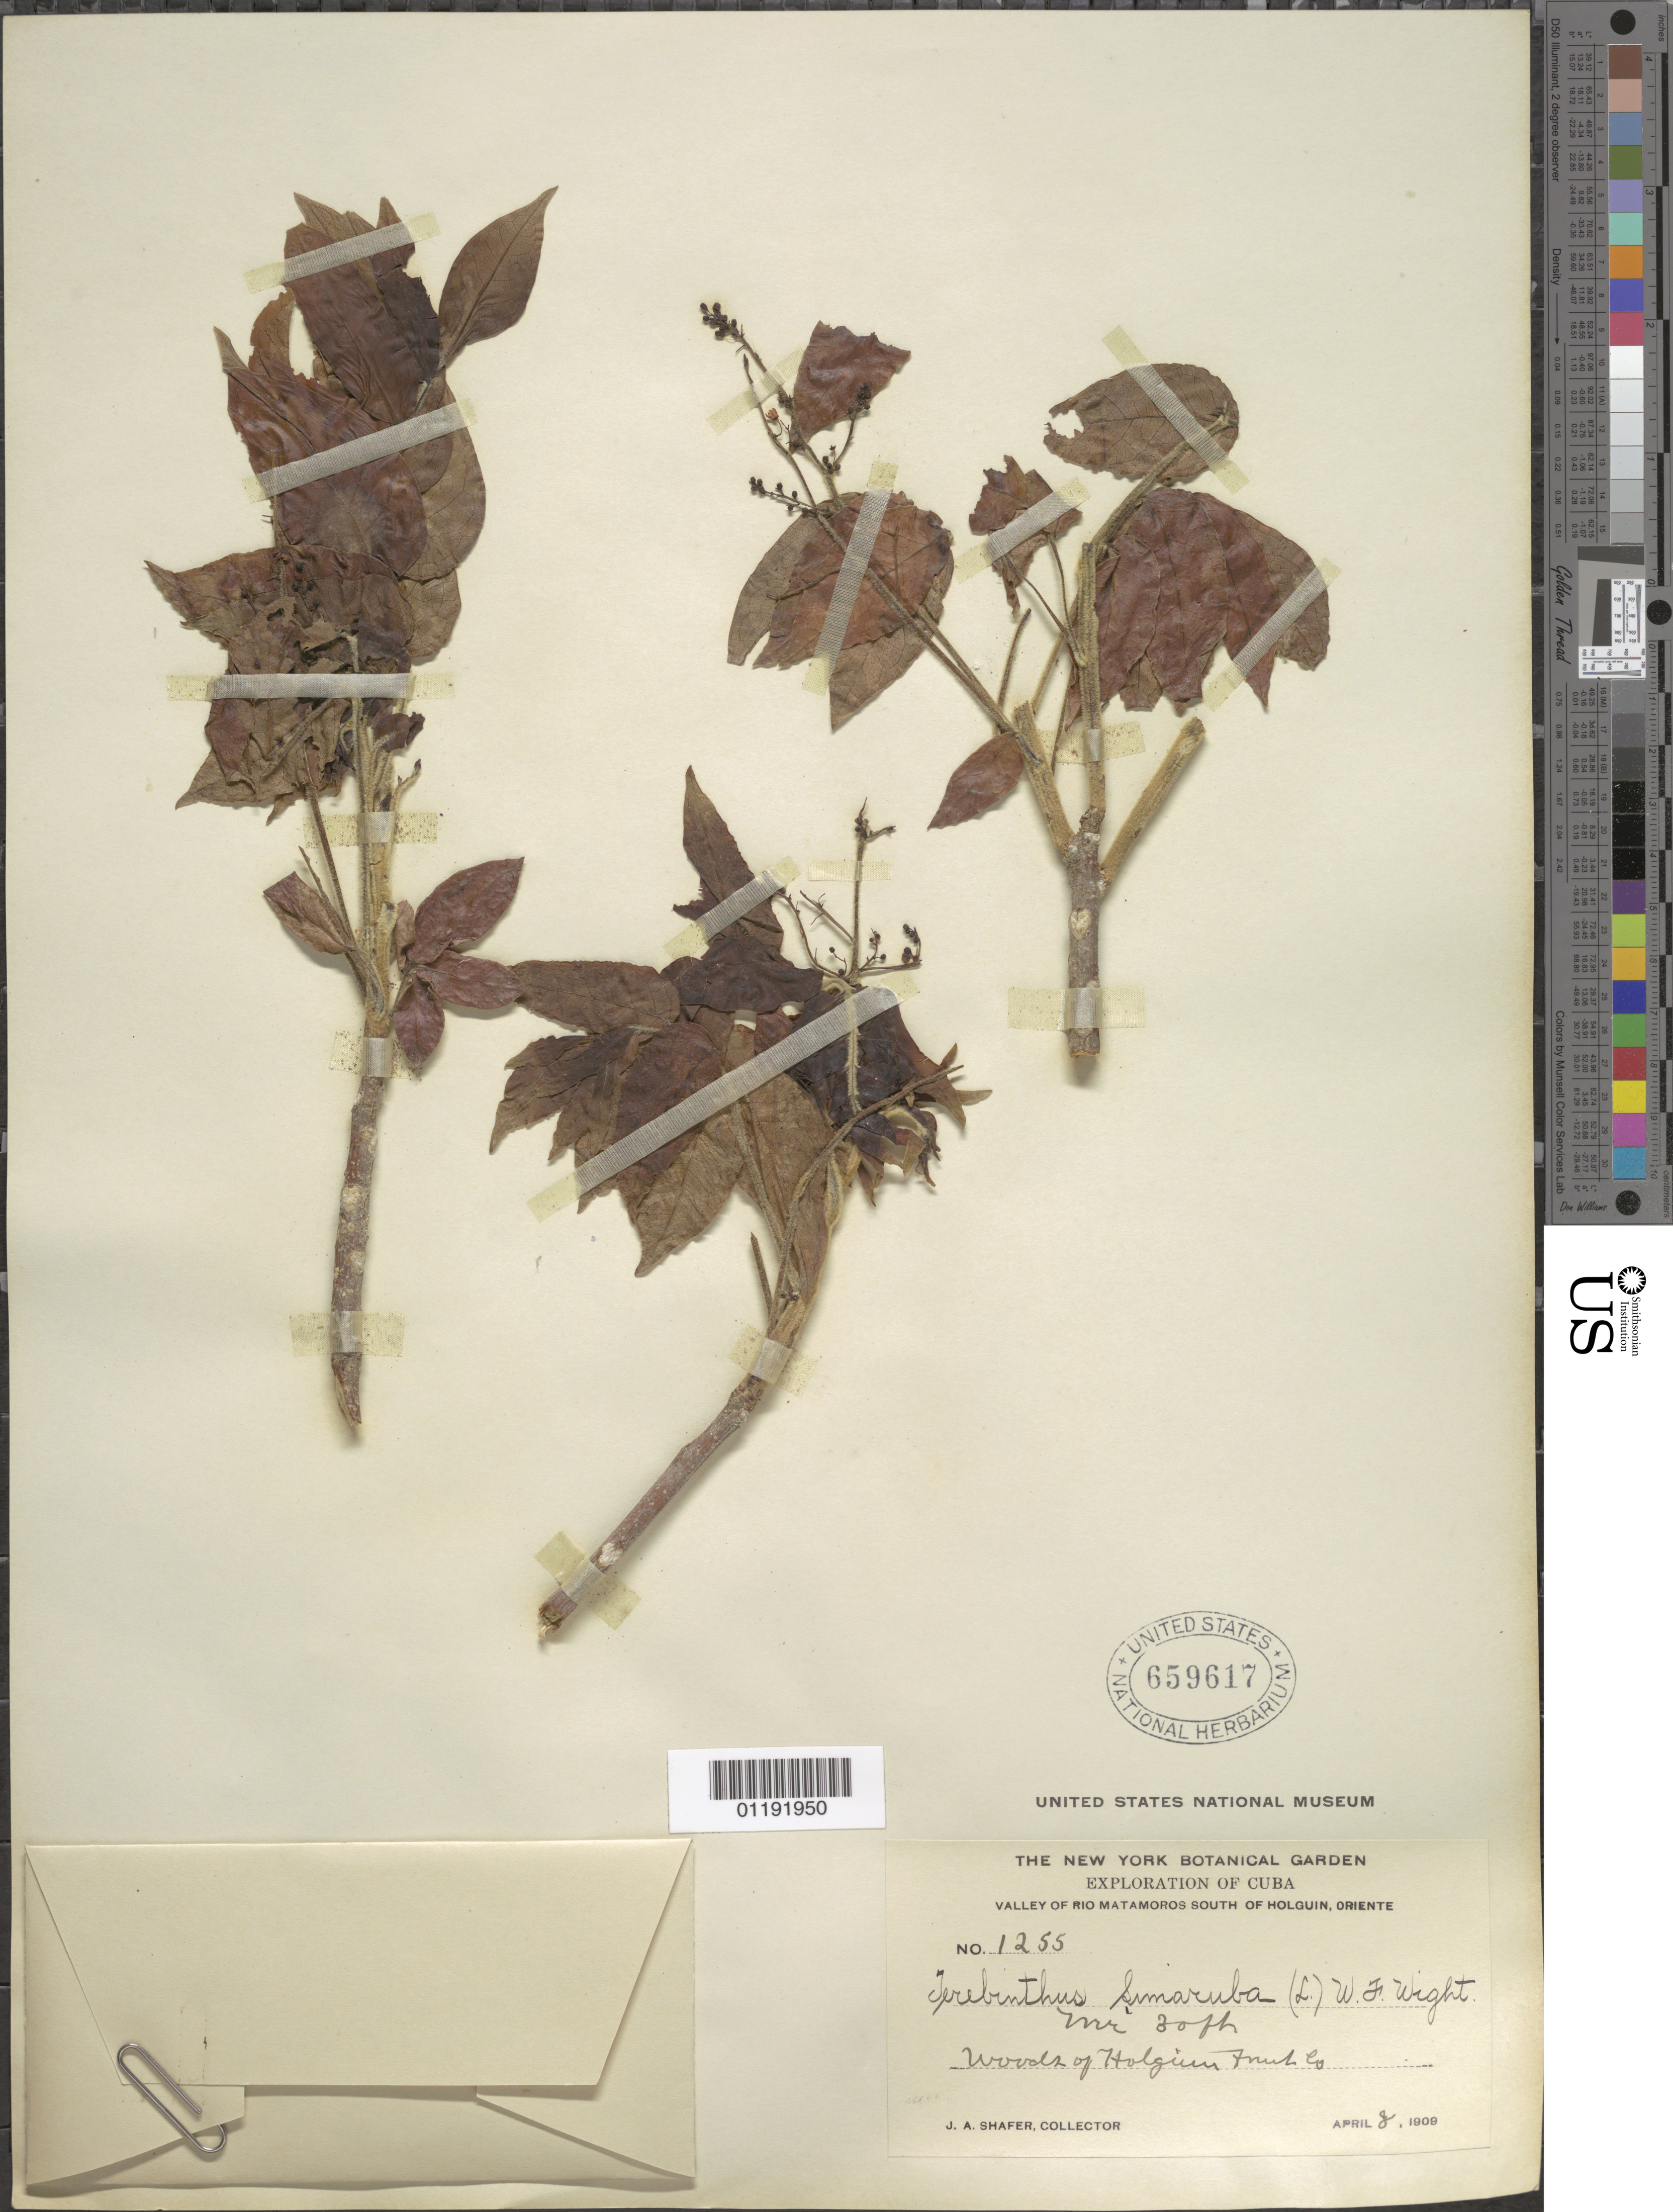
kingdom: Plantae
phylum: Tracheophyta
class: Magnoliopsida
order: Sapindales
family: Burseraceae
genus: Bursera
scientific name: Bursera simaruba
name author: (L.) Sarg.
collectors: J. A. Shafer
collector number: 1255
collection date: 1909-04-08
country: Cuba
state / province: Oriente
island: Cuba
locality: Valley of Rio Matamoros, S of Holguin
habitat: Woods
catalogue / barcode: US 659617